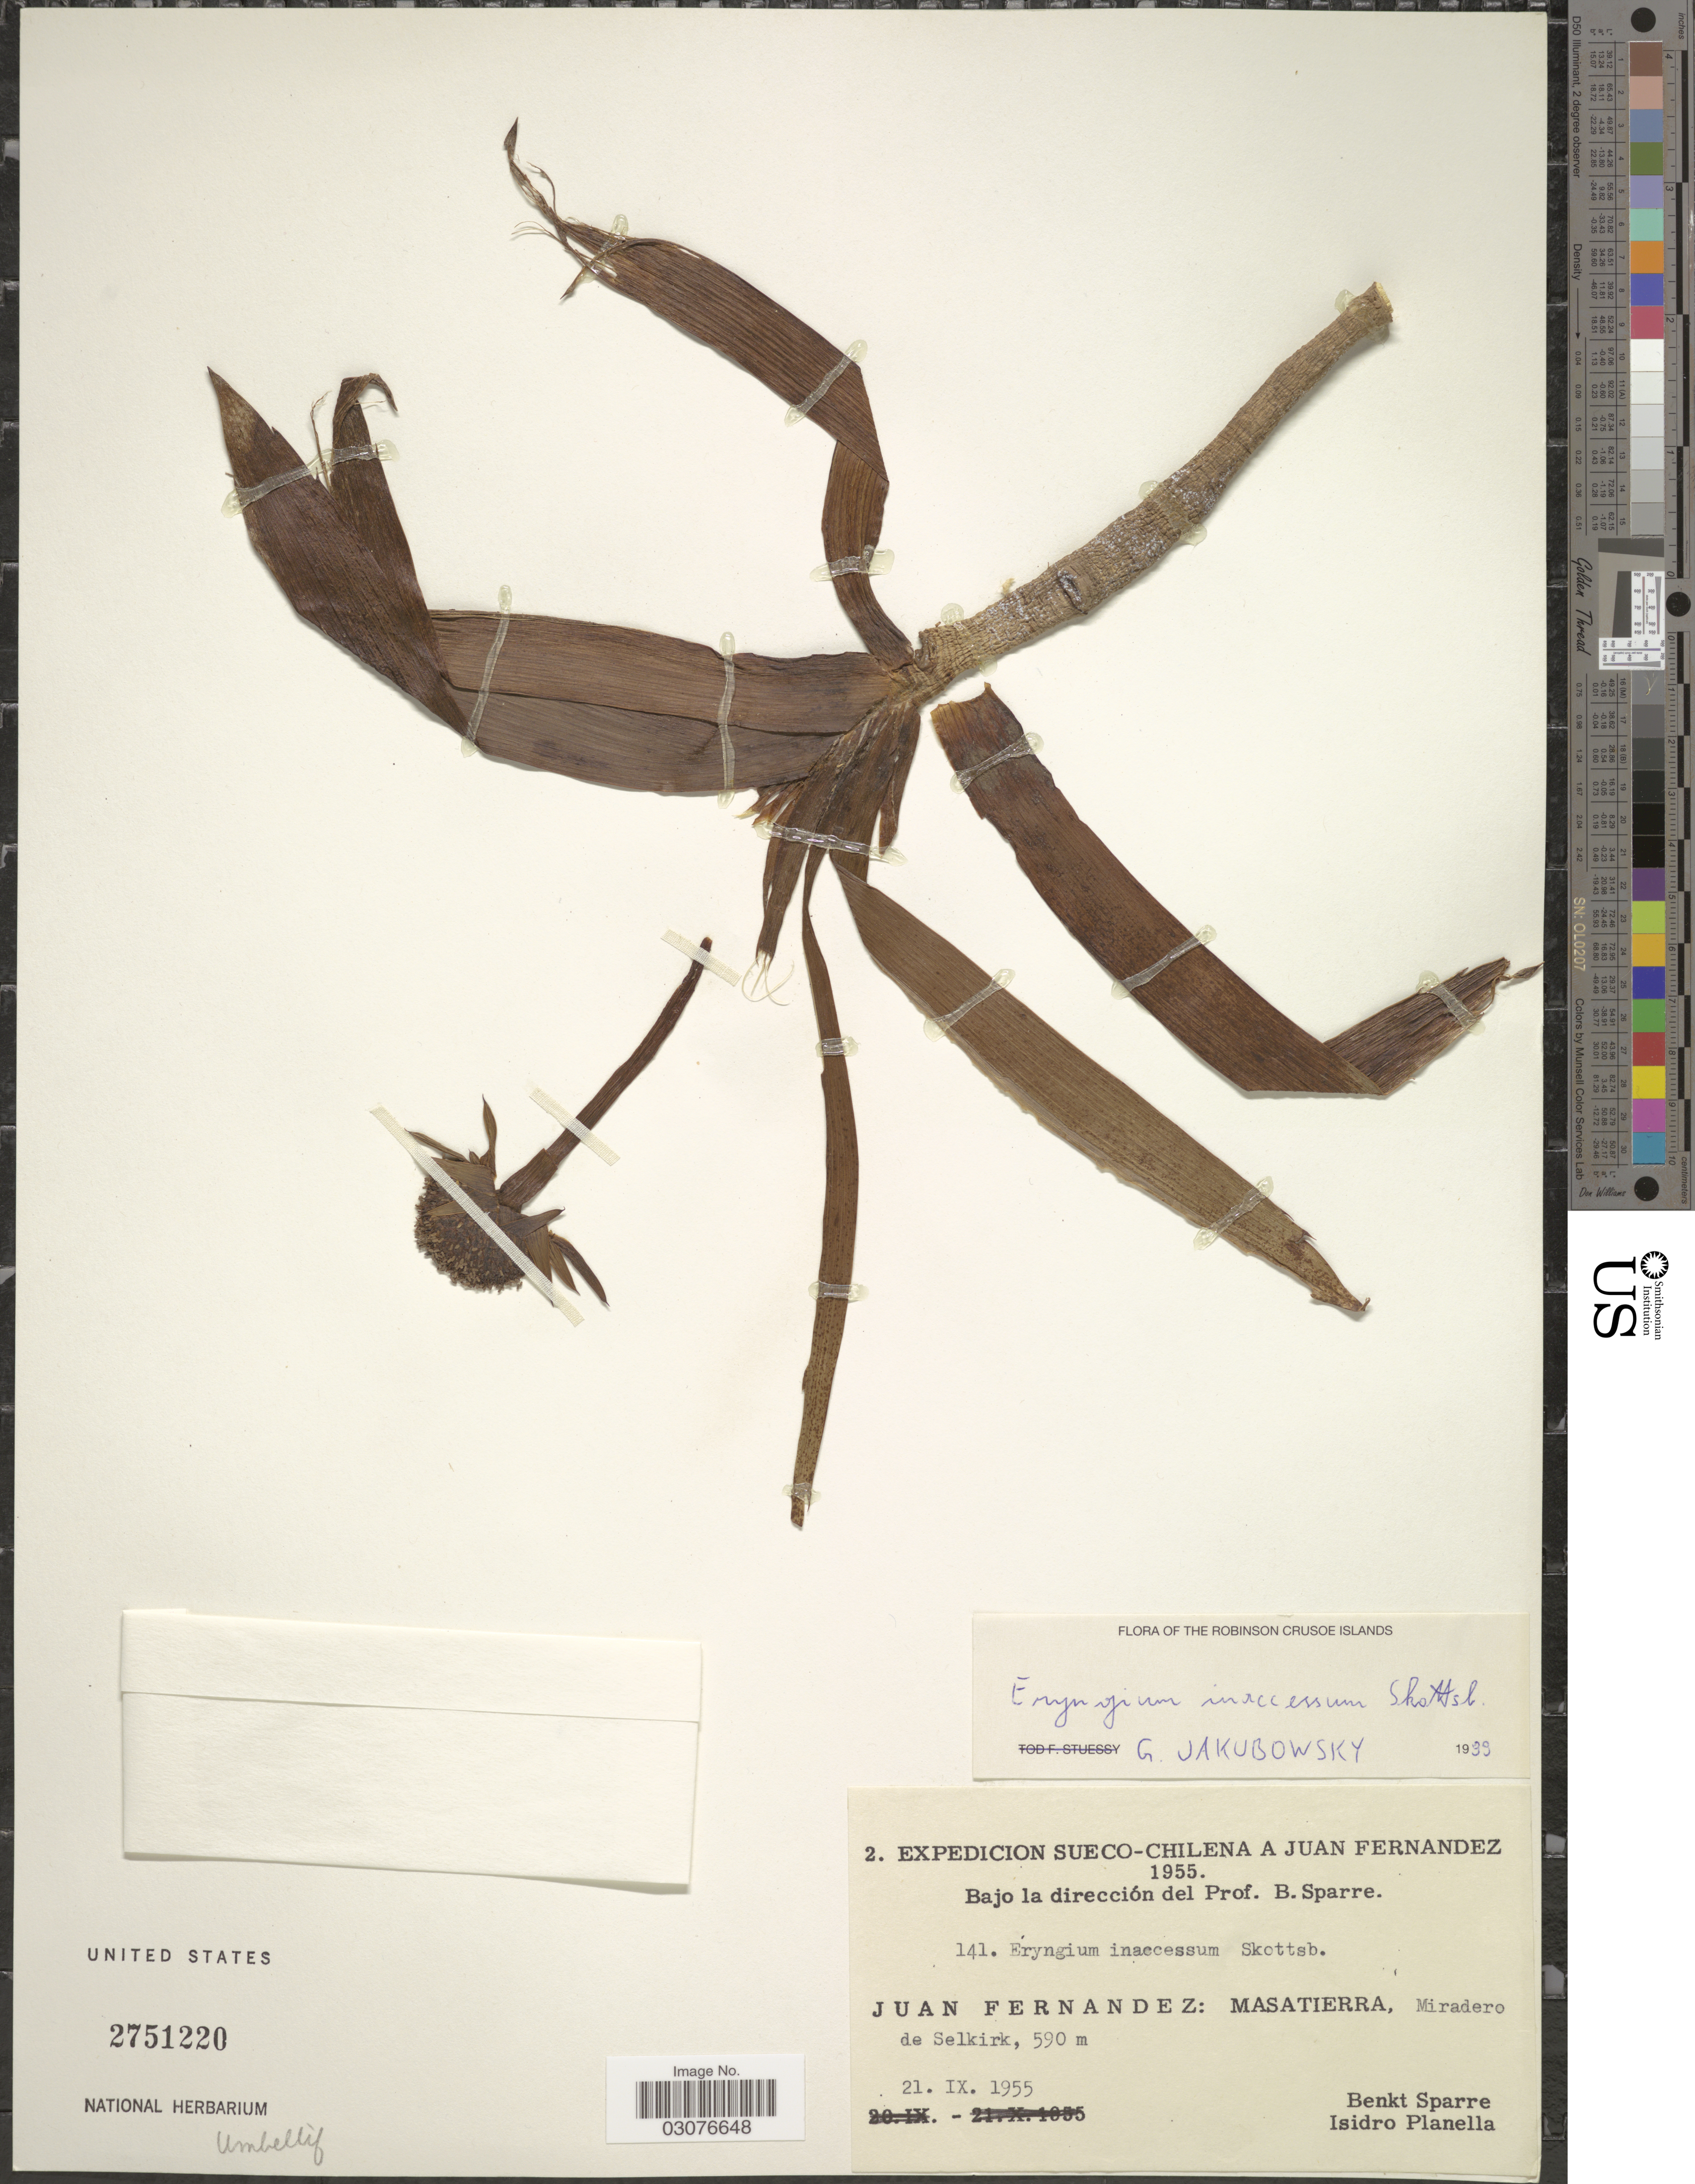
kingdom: Plantae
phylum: Tracheophyta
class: Magnoliopsida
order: Apiales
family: Apiaceae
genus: Eryngium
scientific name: Eryngium inaccessum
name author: Skottsb.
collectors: B. Sparre & I. Planella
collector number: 141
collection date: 1955-09-21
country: Chile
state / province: Valparaíso (V)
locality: Juan Fernandez: Masatierra, Miradero de Selkirk.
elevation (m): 590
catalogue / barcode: US 2751220